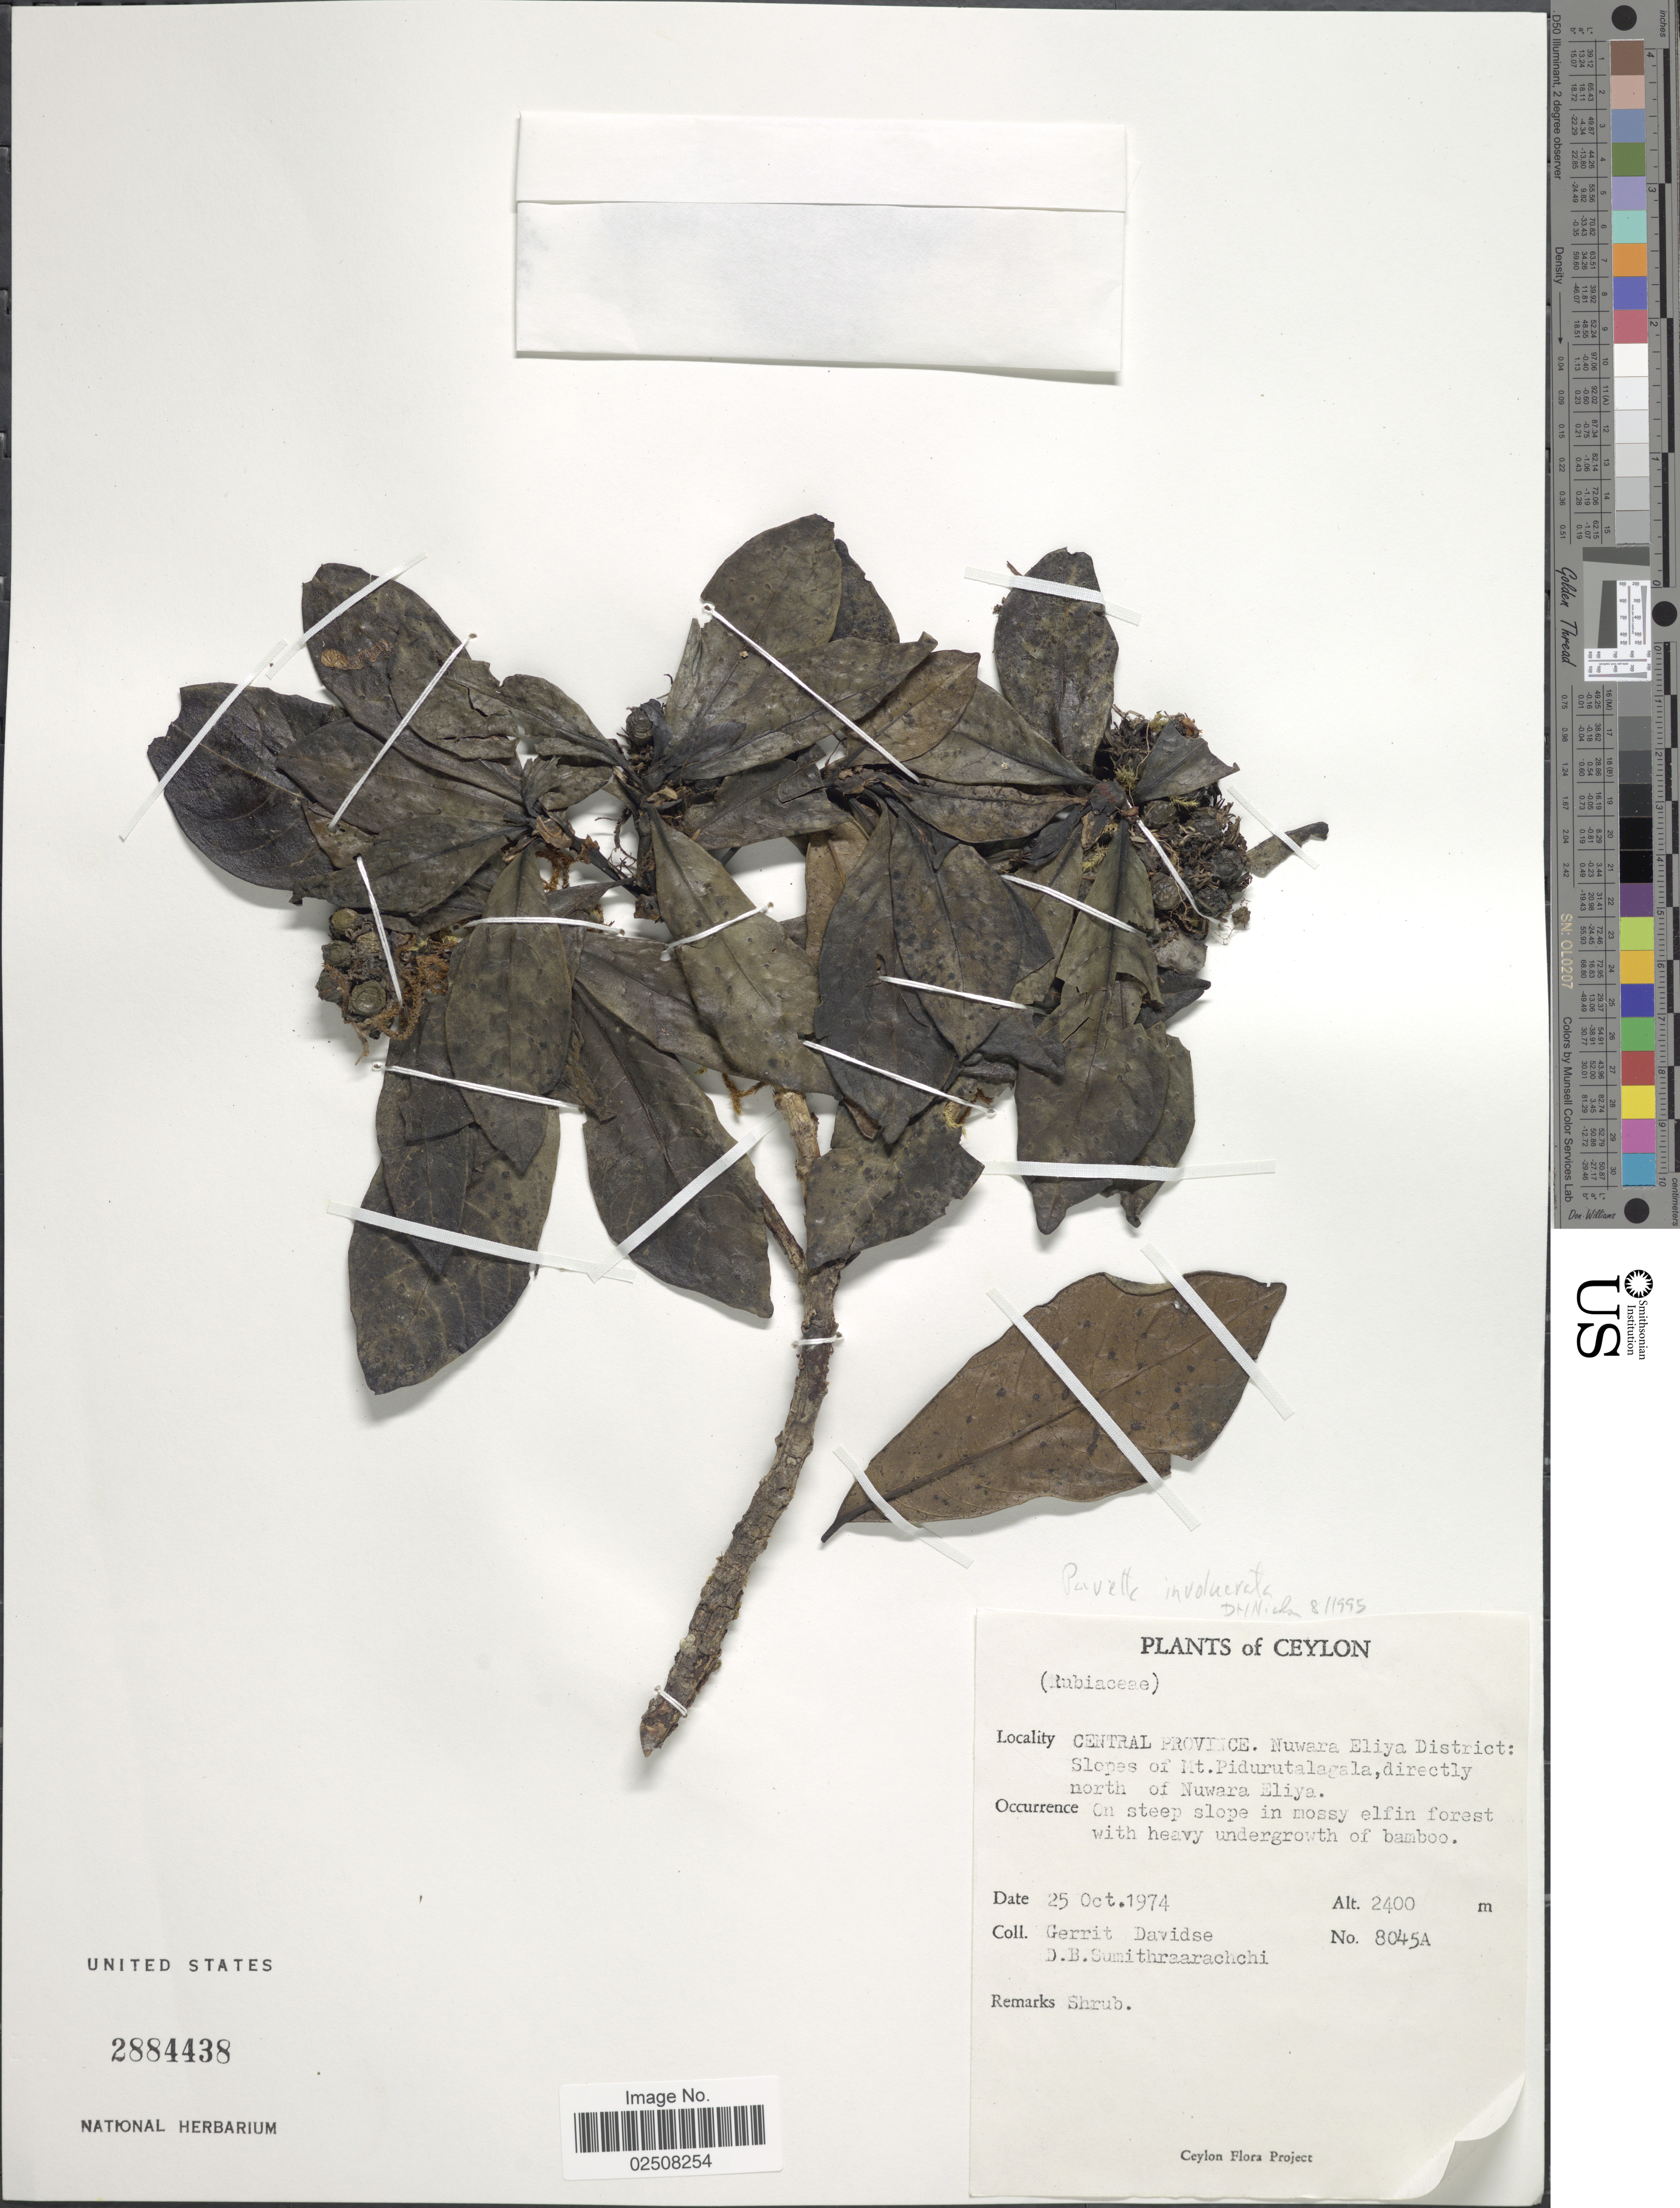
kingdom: Plantae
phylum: Tracheophyta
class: Magnoliopsida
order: Gentianales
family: Rubiaceae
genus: Pavetta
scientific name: Pavetta involucrata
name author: Thwaites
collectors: G. Davidse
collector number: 8045A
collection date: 1974-10-25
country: Sri Lanka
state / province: Central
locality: Ceylon, Nuwara Eliya District: Slopes of Mt Pidurutalagala, directly north of Nuwara Eliya, On steep slope in mossy elfin forest with heavy undergrowth of bamboo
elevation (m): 2400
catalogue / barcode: US 2884438